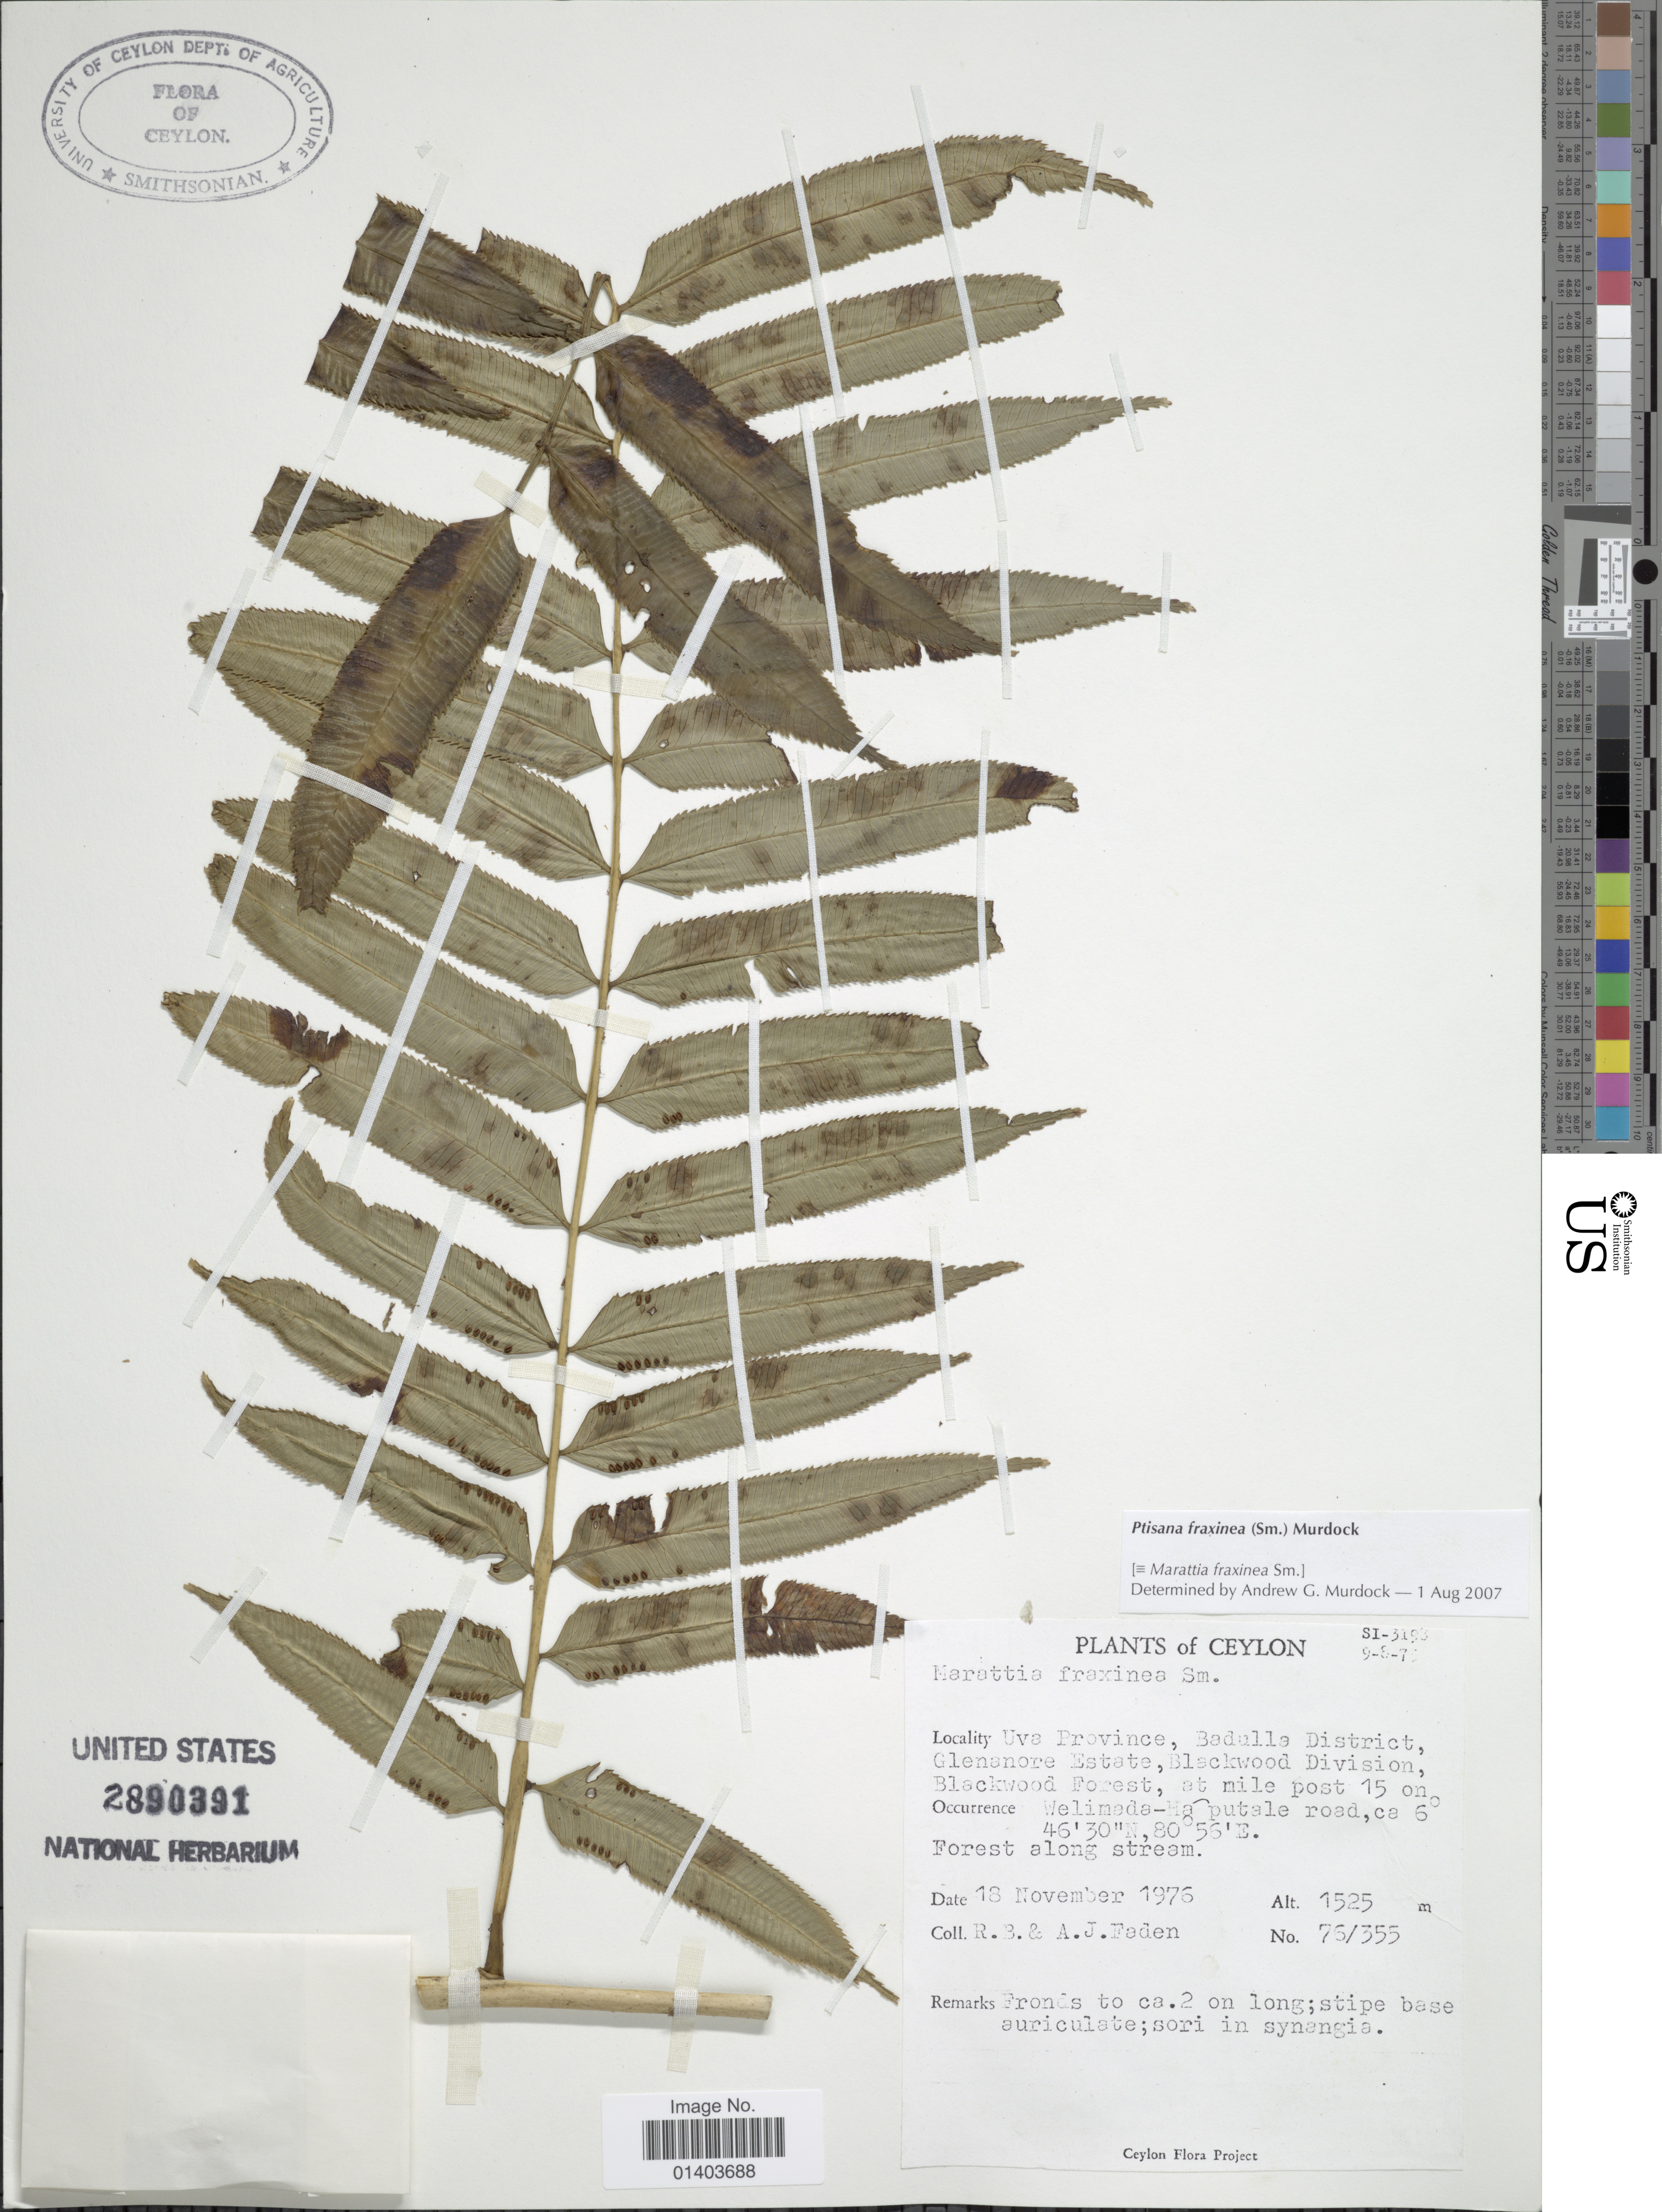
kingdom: Plantae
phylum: Tracheophyta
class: Polypodiopsida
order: Marattiales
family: Marattiaceae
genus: Ptisana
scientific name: Ptisana fraxinea var. fraxinea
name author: (Sm.) Murdock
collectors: R. B. Faden & A. J. Faden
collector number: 76/355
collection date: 1976-11-18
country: Sri Lanka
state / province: Uva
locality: Ceylon, Badulle District, Glensore Estate, Blackwood Division, Blackwood Forest, at mile post 15 on Welimada-Haputale road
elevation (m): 1525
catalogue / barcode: US 2890391